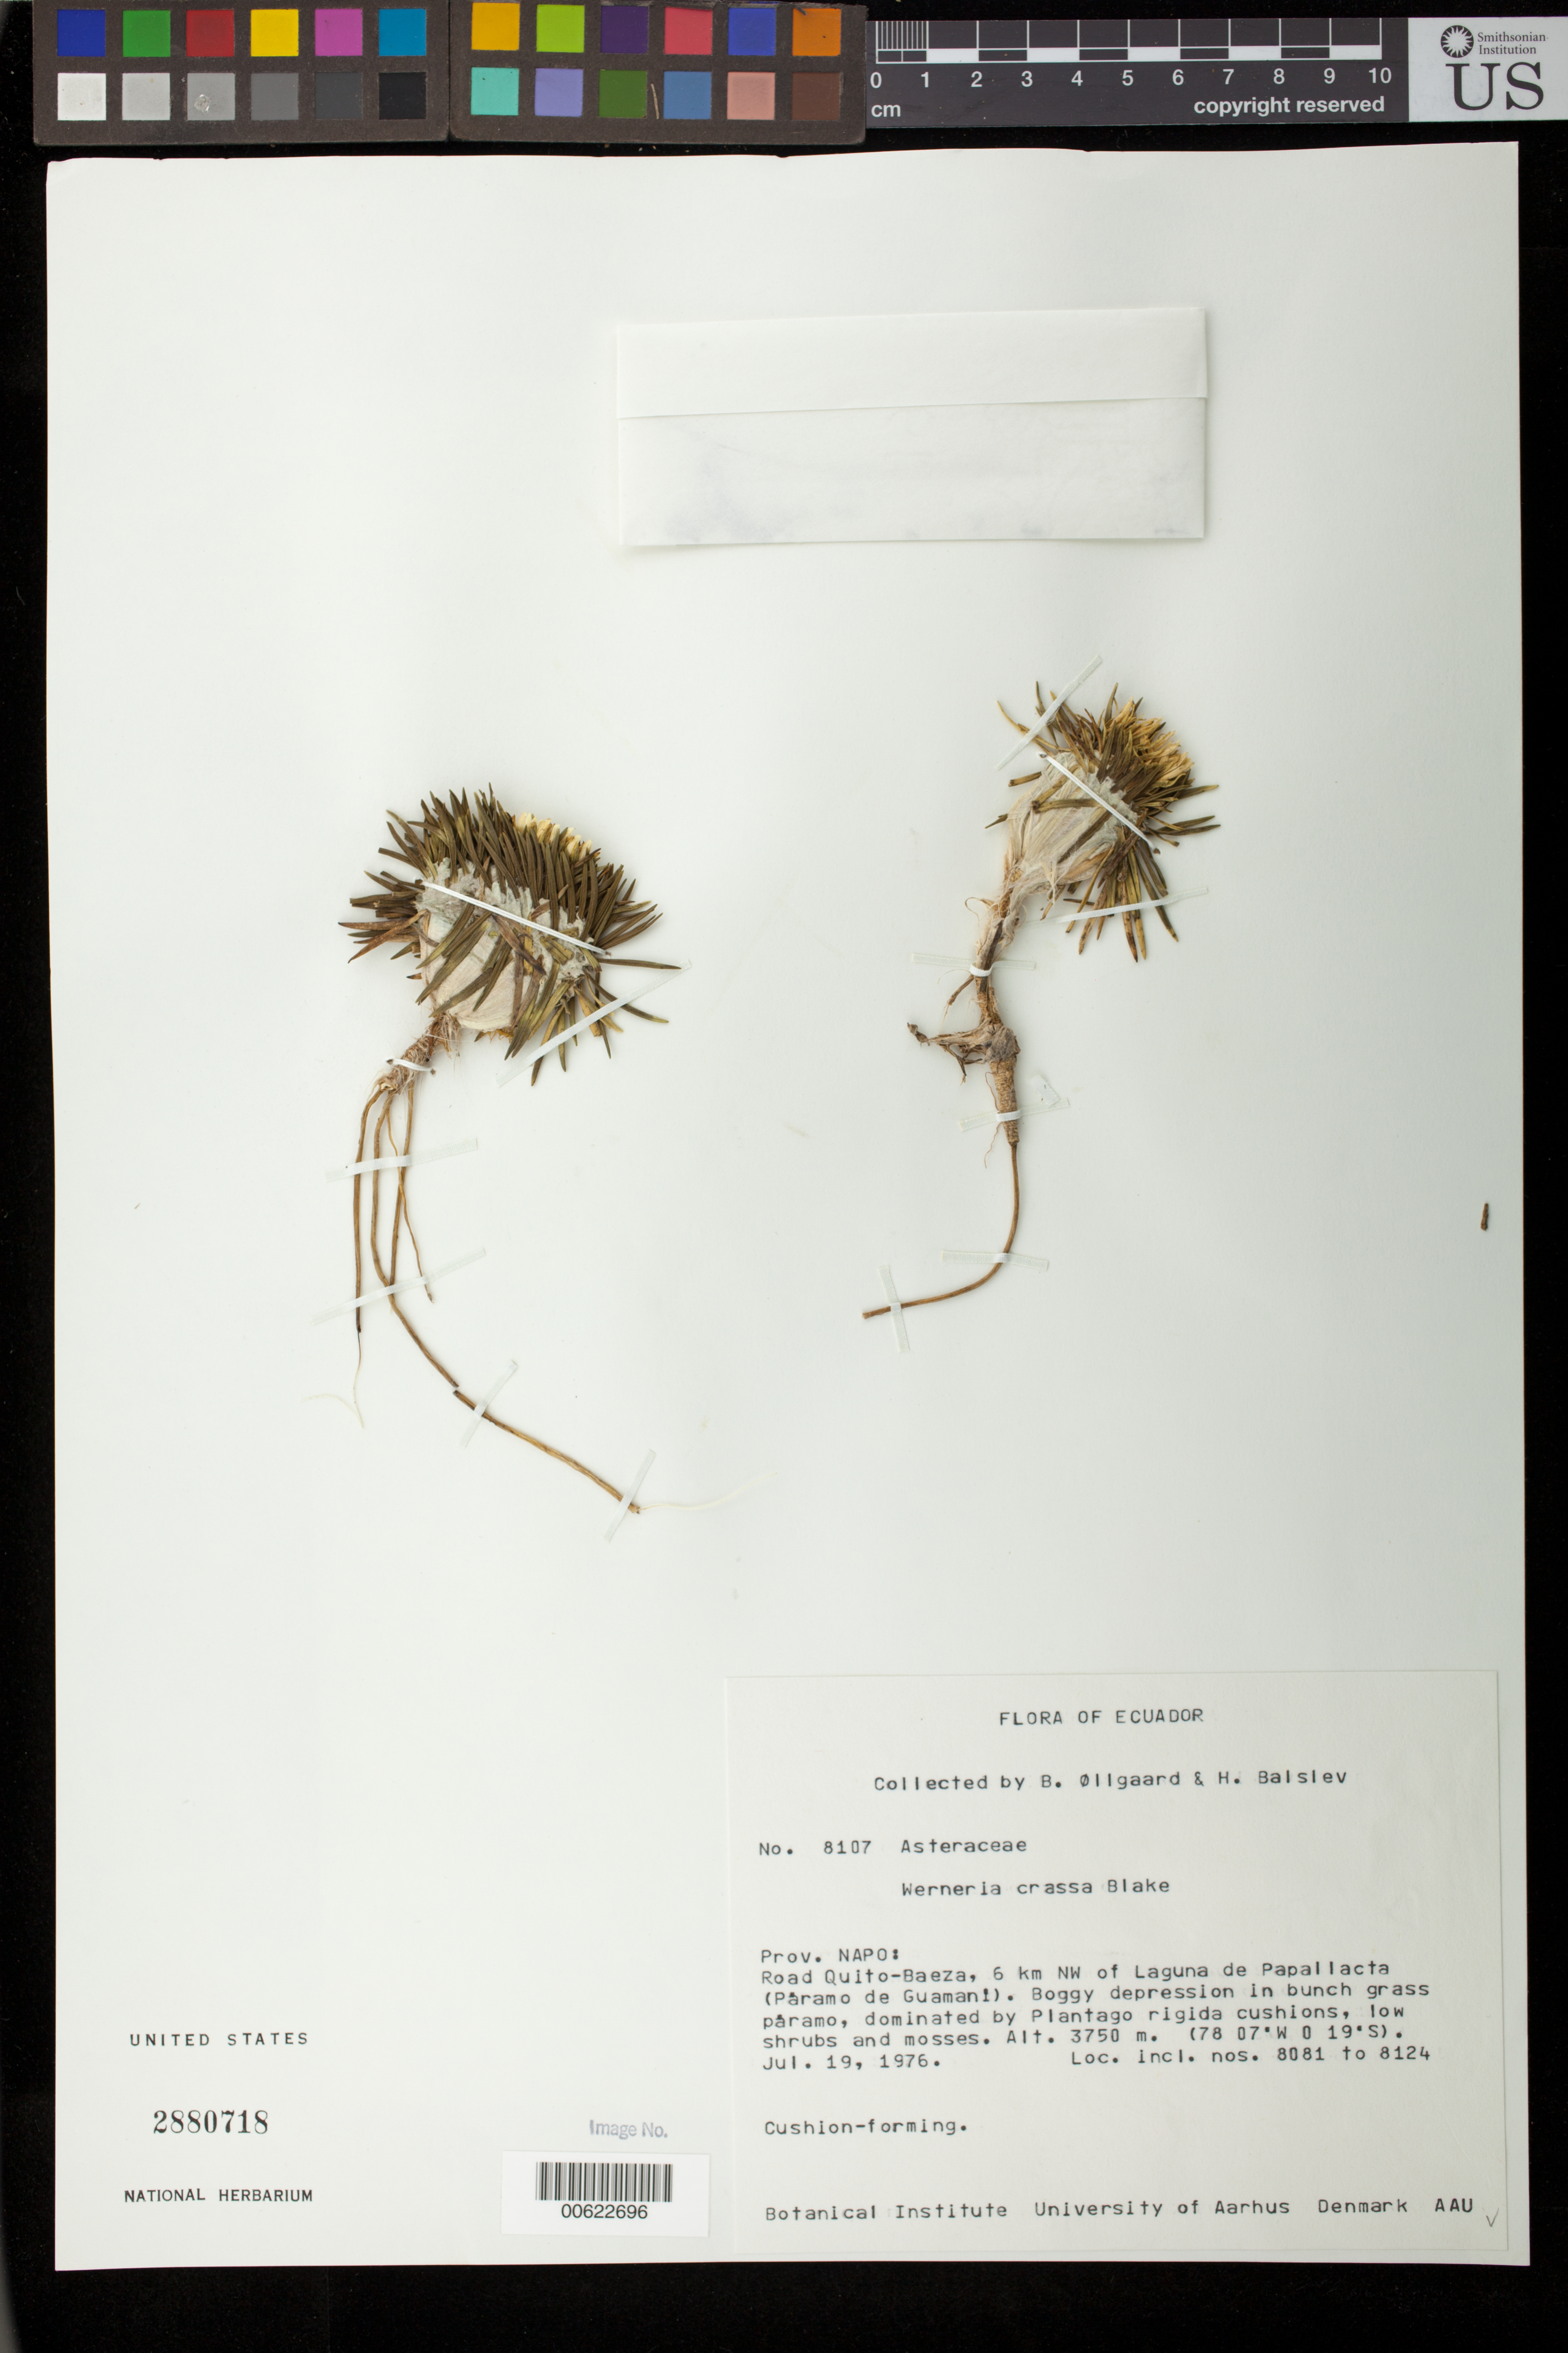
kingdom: Plantae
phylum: Tracheophyta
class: Magnoliopsida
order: Asterales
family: Asteraceae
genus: Xenophyllum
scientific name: Xenophyllum crassum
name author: (S.F. Blake) V.A. Funk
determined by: Funk, Vicki A., (BOT), Smithsonian Institution - National Museum of Natural History (UNITED STATES)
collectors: B. Øllgaard & H. Balslev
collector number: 8107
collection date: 1976-07-19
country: Ecuador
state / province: Napo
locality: Road Quito-Baeza, 6 km NW of Laguna de Papallacta (Paramo de Guamani)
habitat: Boggy depression in bunch grass paramo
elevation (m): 3750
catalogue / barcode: US 2880718